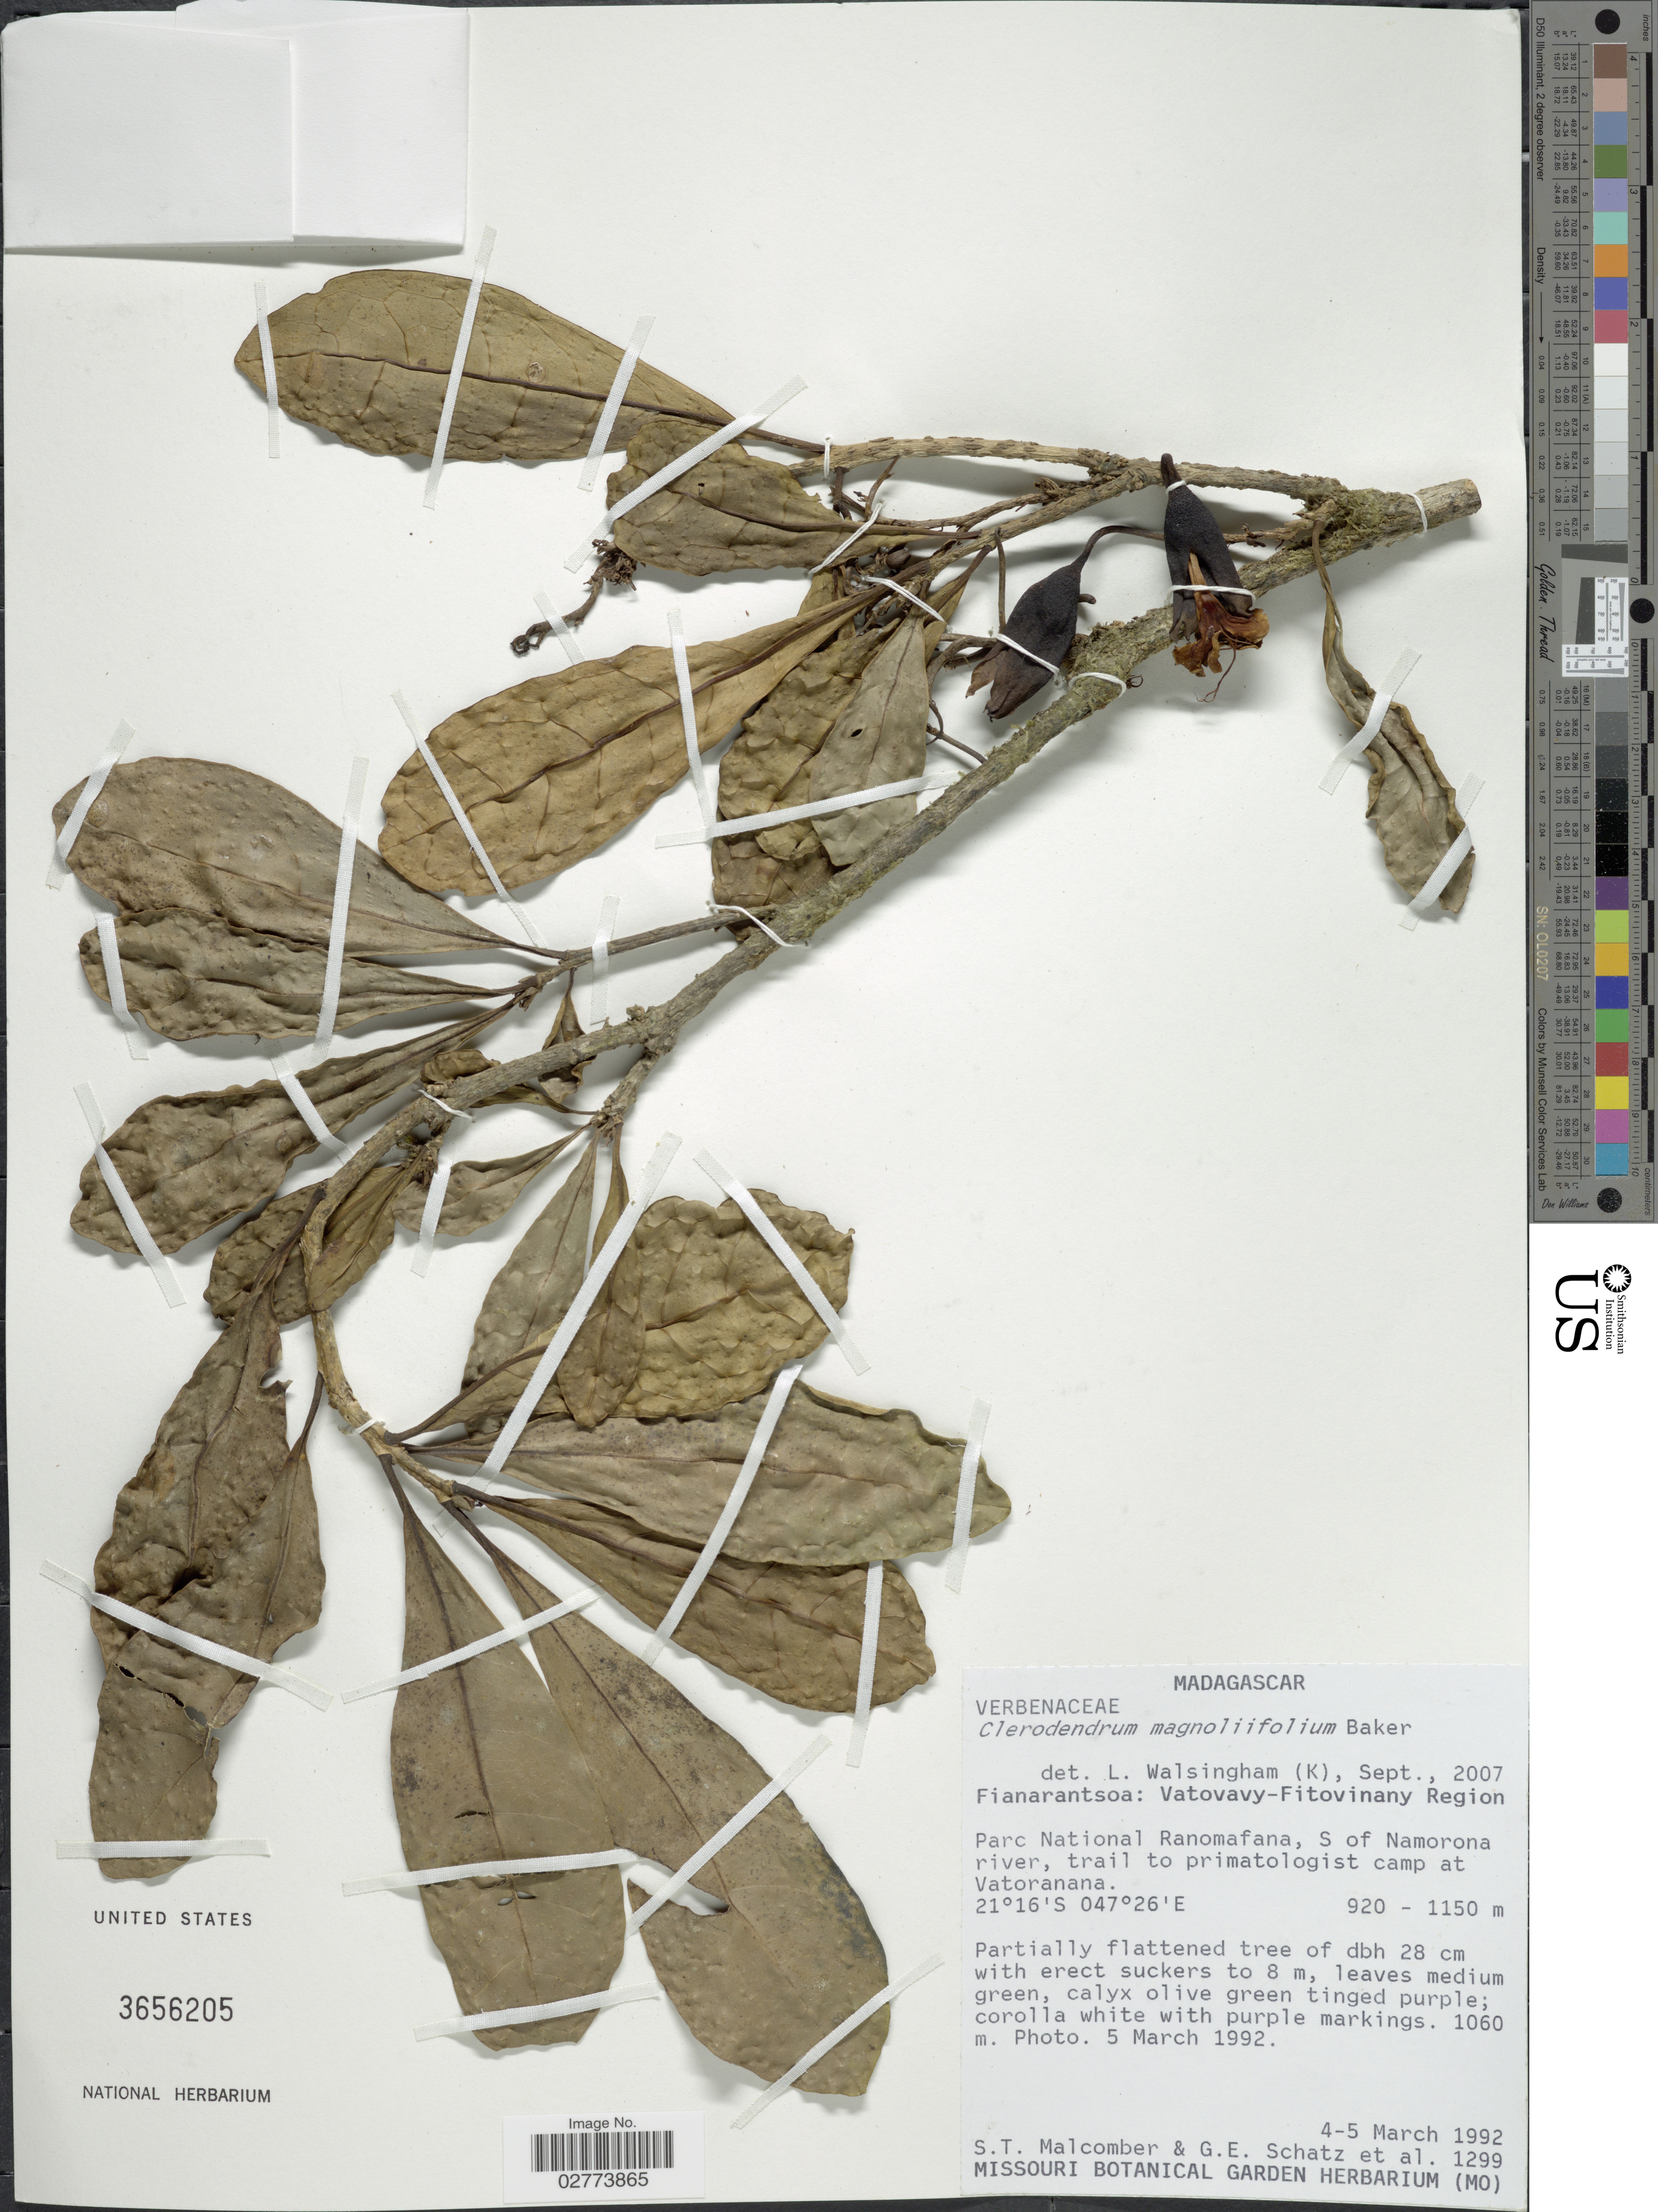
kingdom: Plantae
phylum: Tracheophyta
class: Magnoliopsida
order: Lamiales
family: Lamiaceae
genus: Clerodendrum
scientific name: Clerodendrum magnoliifolium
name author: Baker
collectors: S. T. Malcomber, G. Schatz & et al.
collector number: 1299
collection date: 1992-03-04/1992-03-05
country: Madagascar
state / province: Vatovavy Fitovinany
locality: Vatovavy-Fitovinany Region. Parc National Ranomafana, S of Namorona river, trail to primatologist camp at Vatoranana.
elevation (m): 920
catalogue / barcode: US 3656205